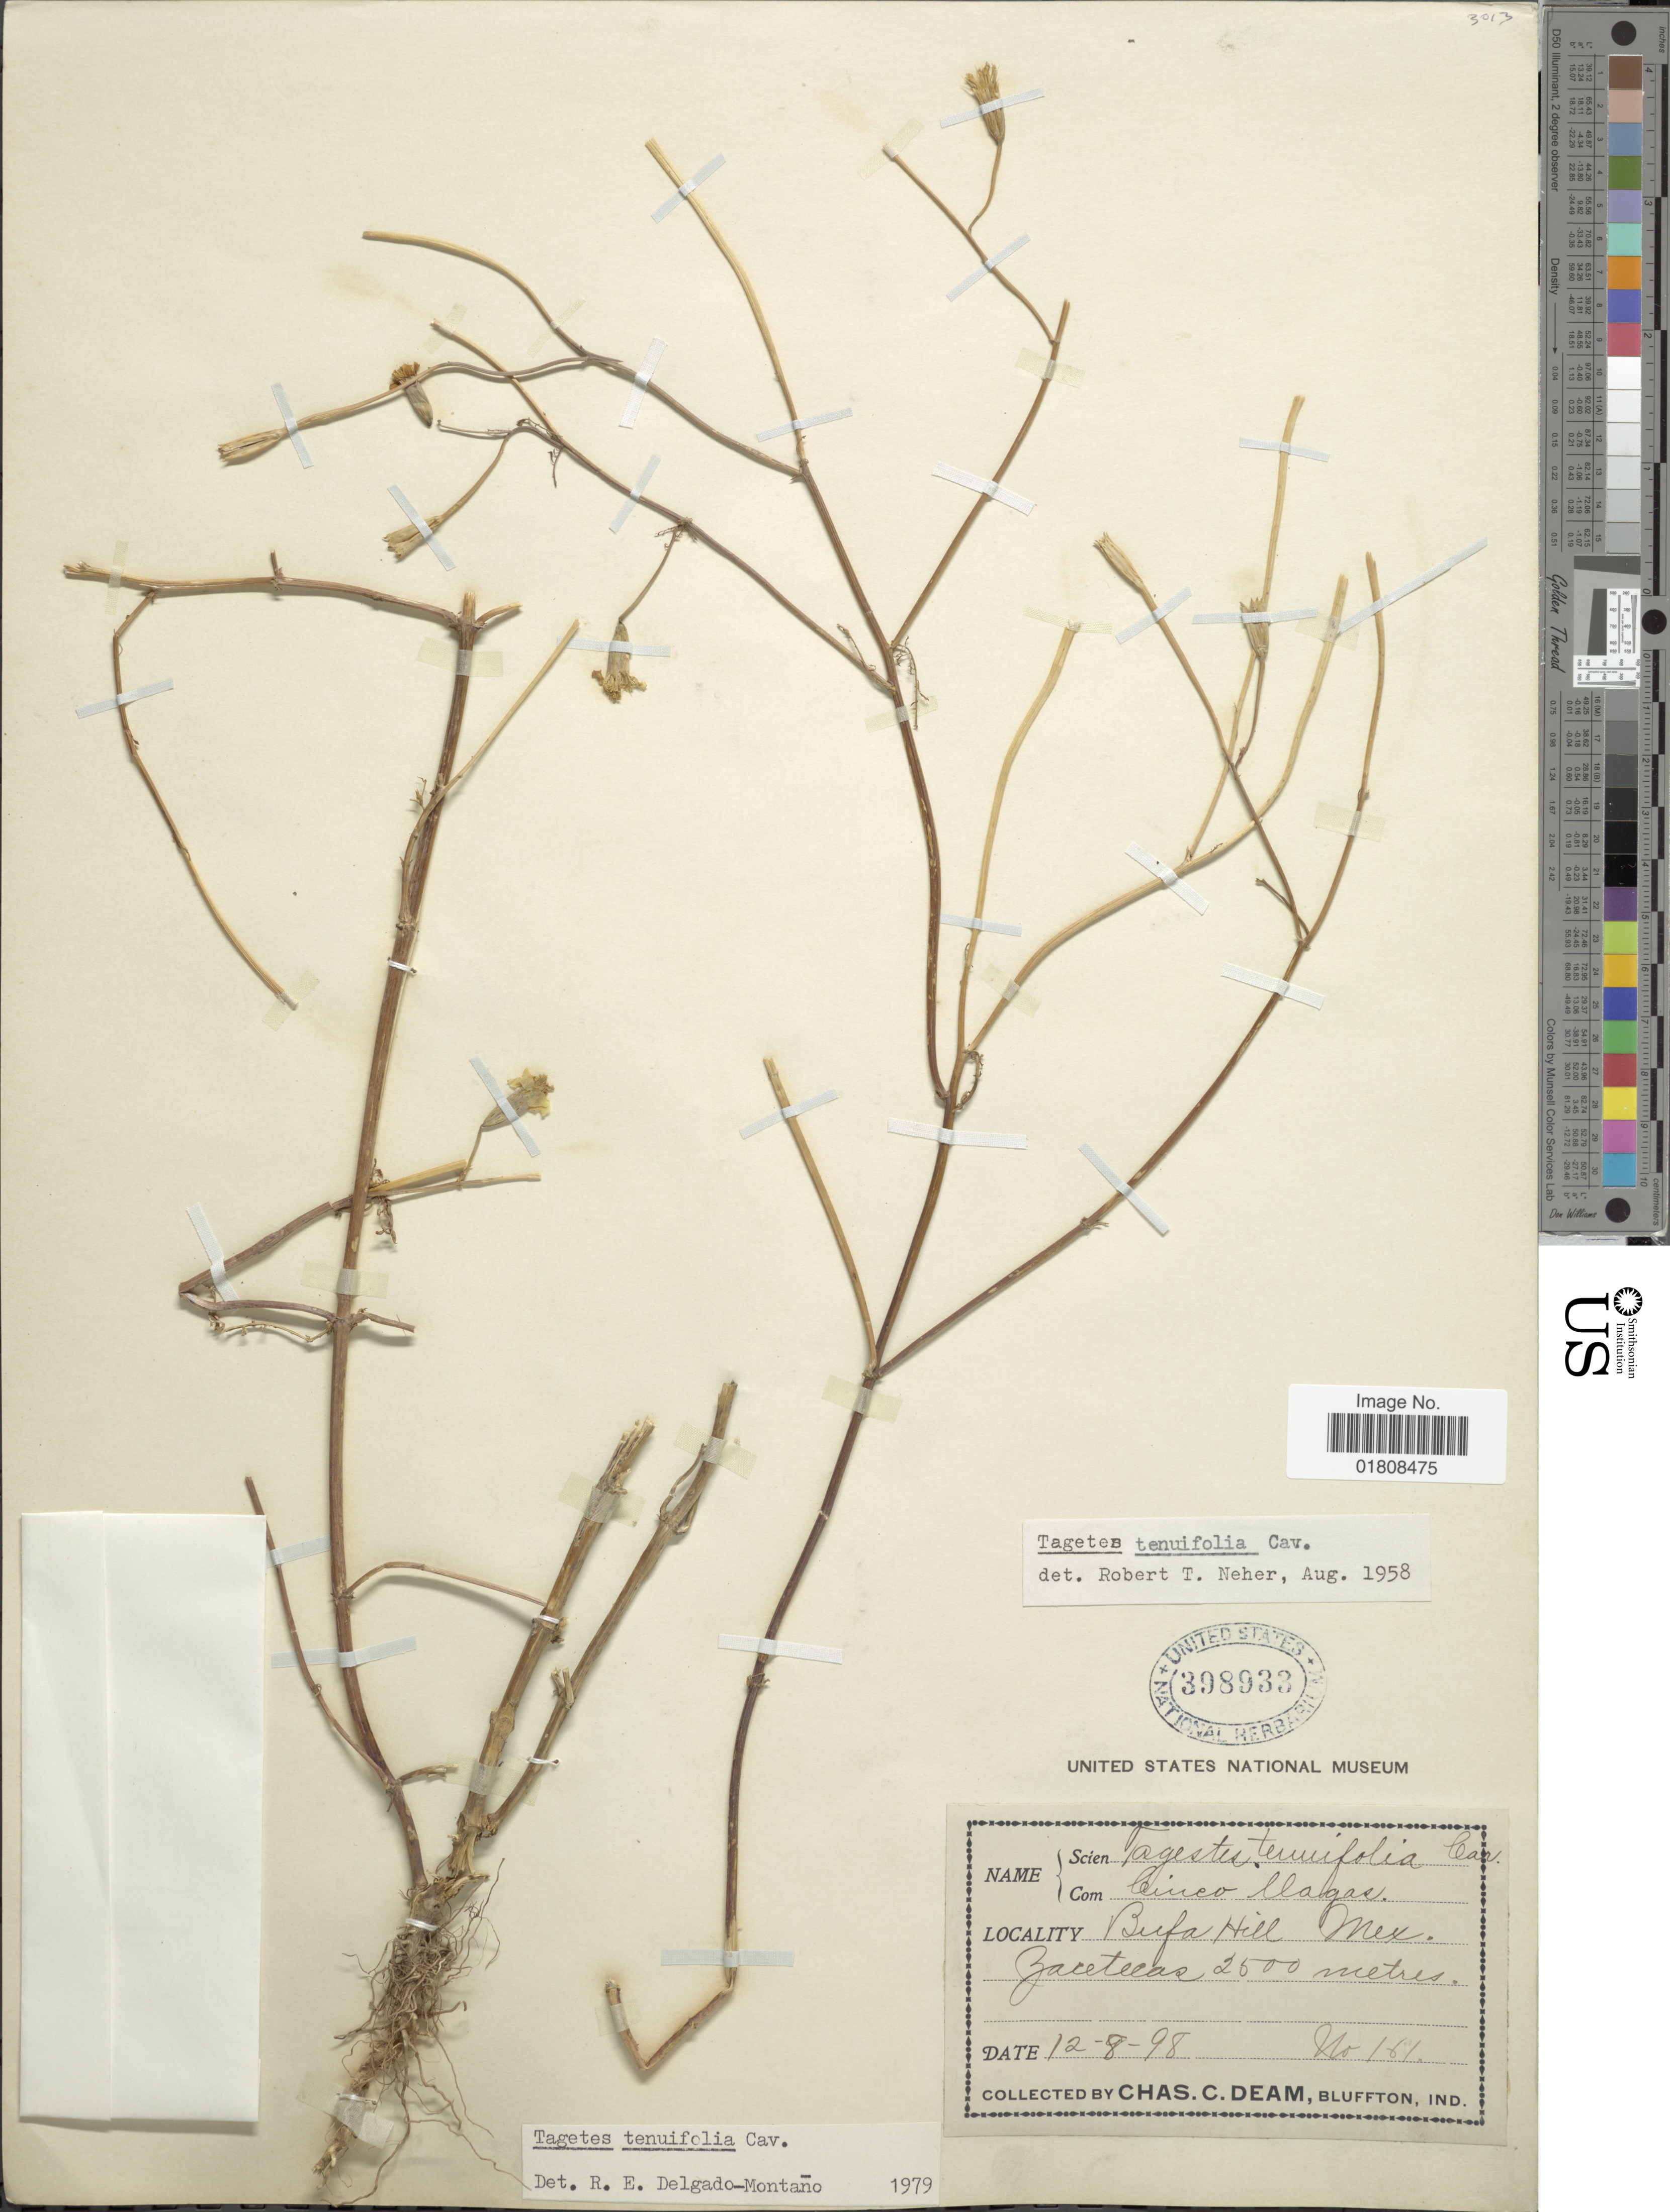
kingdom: Plantae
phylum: Tracheophyta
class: Magnoliopsida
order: Asterales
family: Asteraceae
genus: Tagetes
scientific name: Tagetes tenuifolia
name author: Cav.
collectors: C. C. Deam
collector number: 161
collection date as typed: Transcribed d/m/y: 12/8/98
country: Mexico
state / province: Zacatecas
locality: Bufa Hill, Mex.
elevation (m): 2500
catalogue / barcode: US 398933